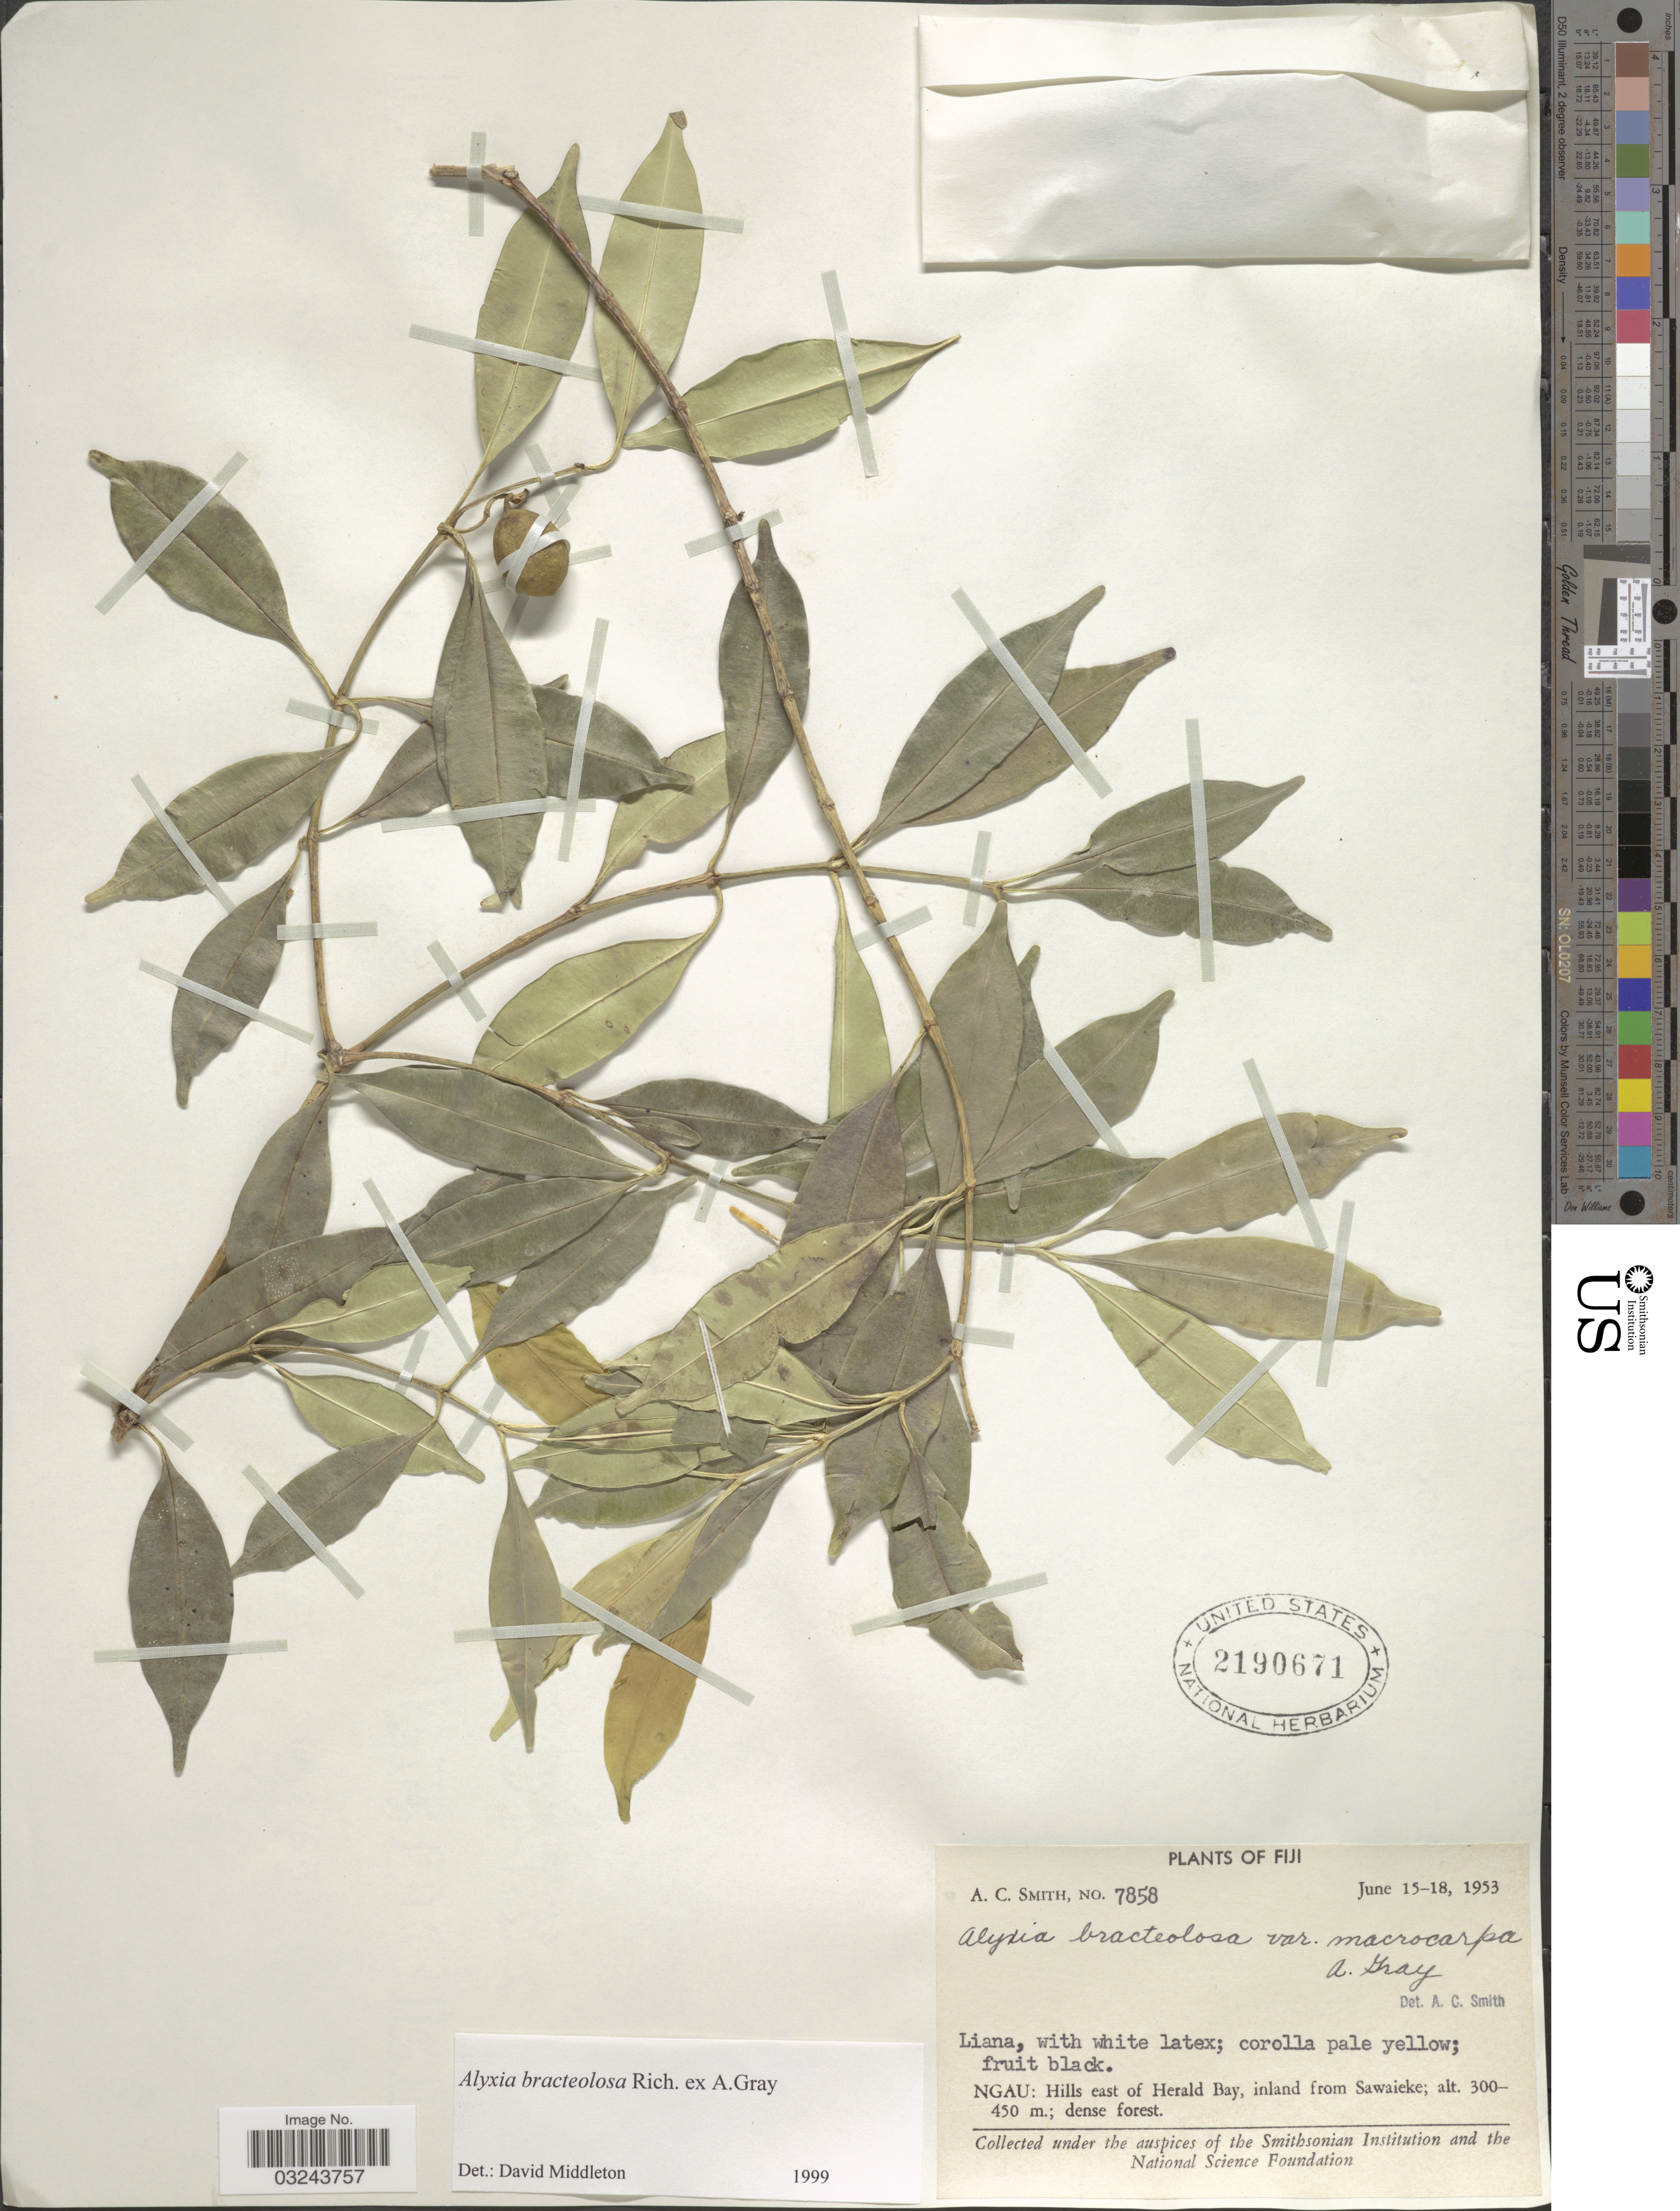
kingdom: Plantae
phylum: Tracheophyta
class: Magnoliopsida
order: Gentianales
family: Apocynaceae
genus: Alyxia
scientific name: Alyxia bracteolosa var. angustifolia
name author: A. Gray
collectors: A. C. Smith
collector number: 7858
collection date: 1953-06-15/1953-06-18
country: Fiji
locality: Ngau: Hills east of Herald Bay, inland from Sawaieke.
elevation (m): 300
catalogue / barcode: US 2190671